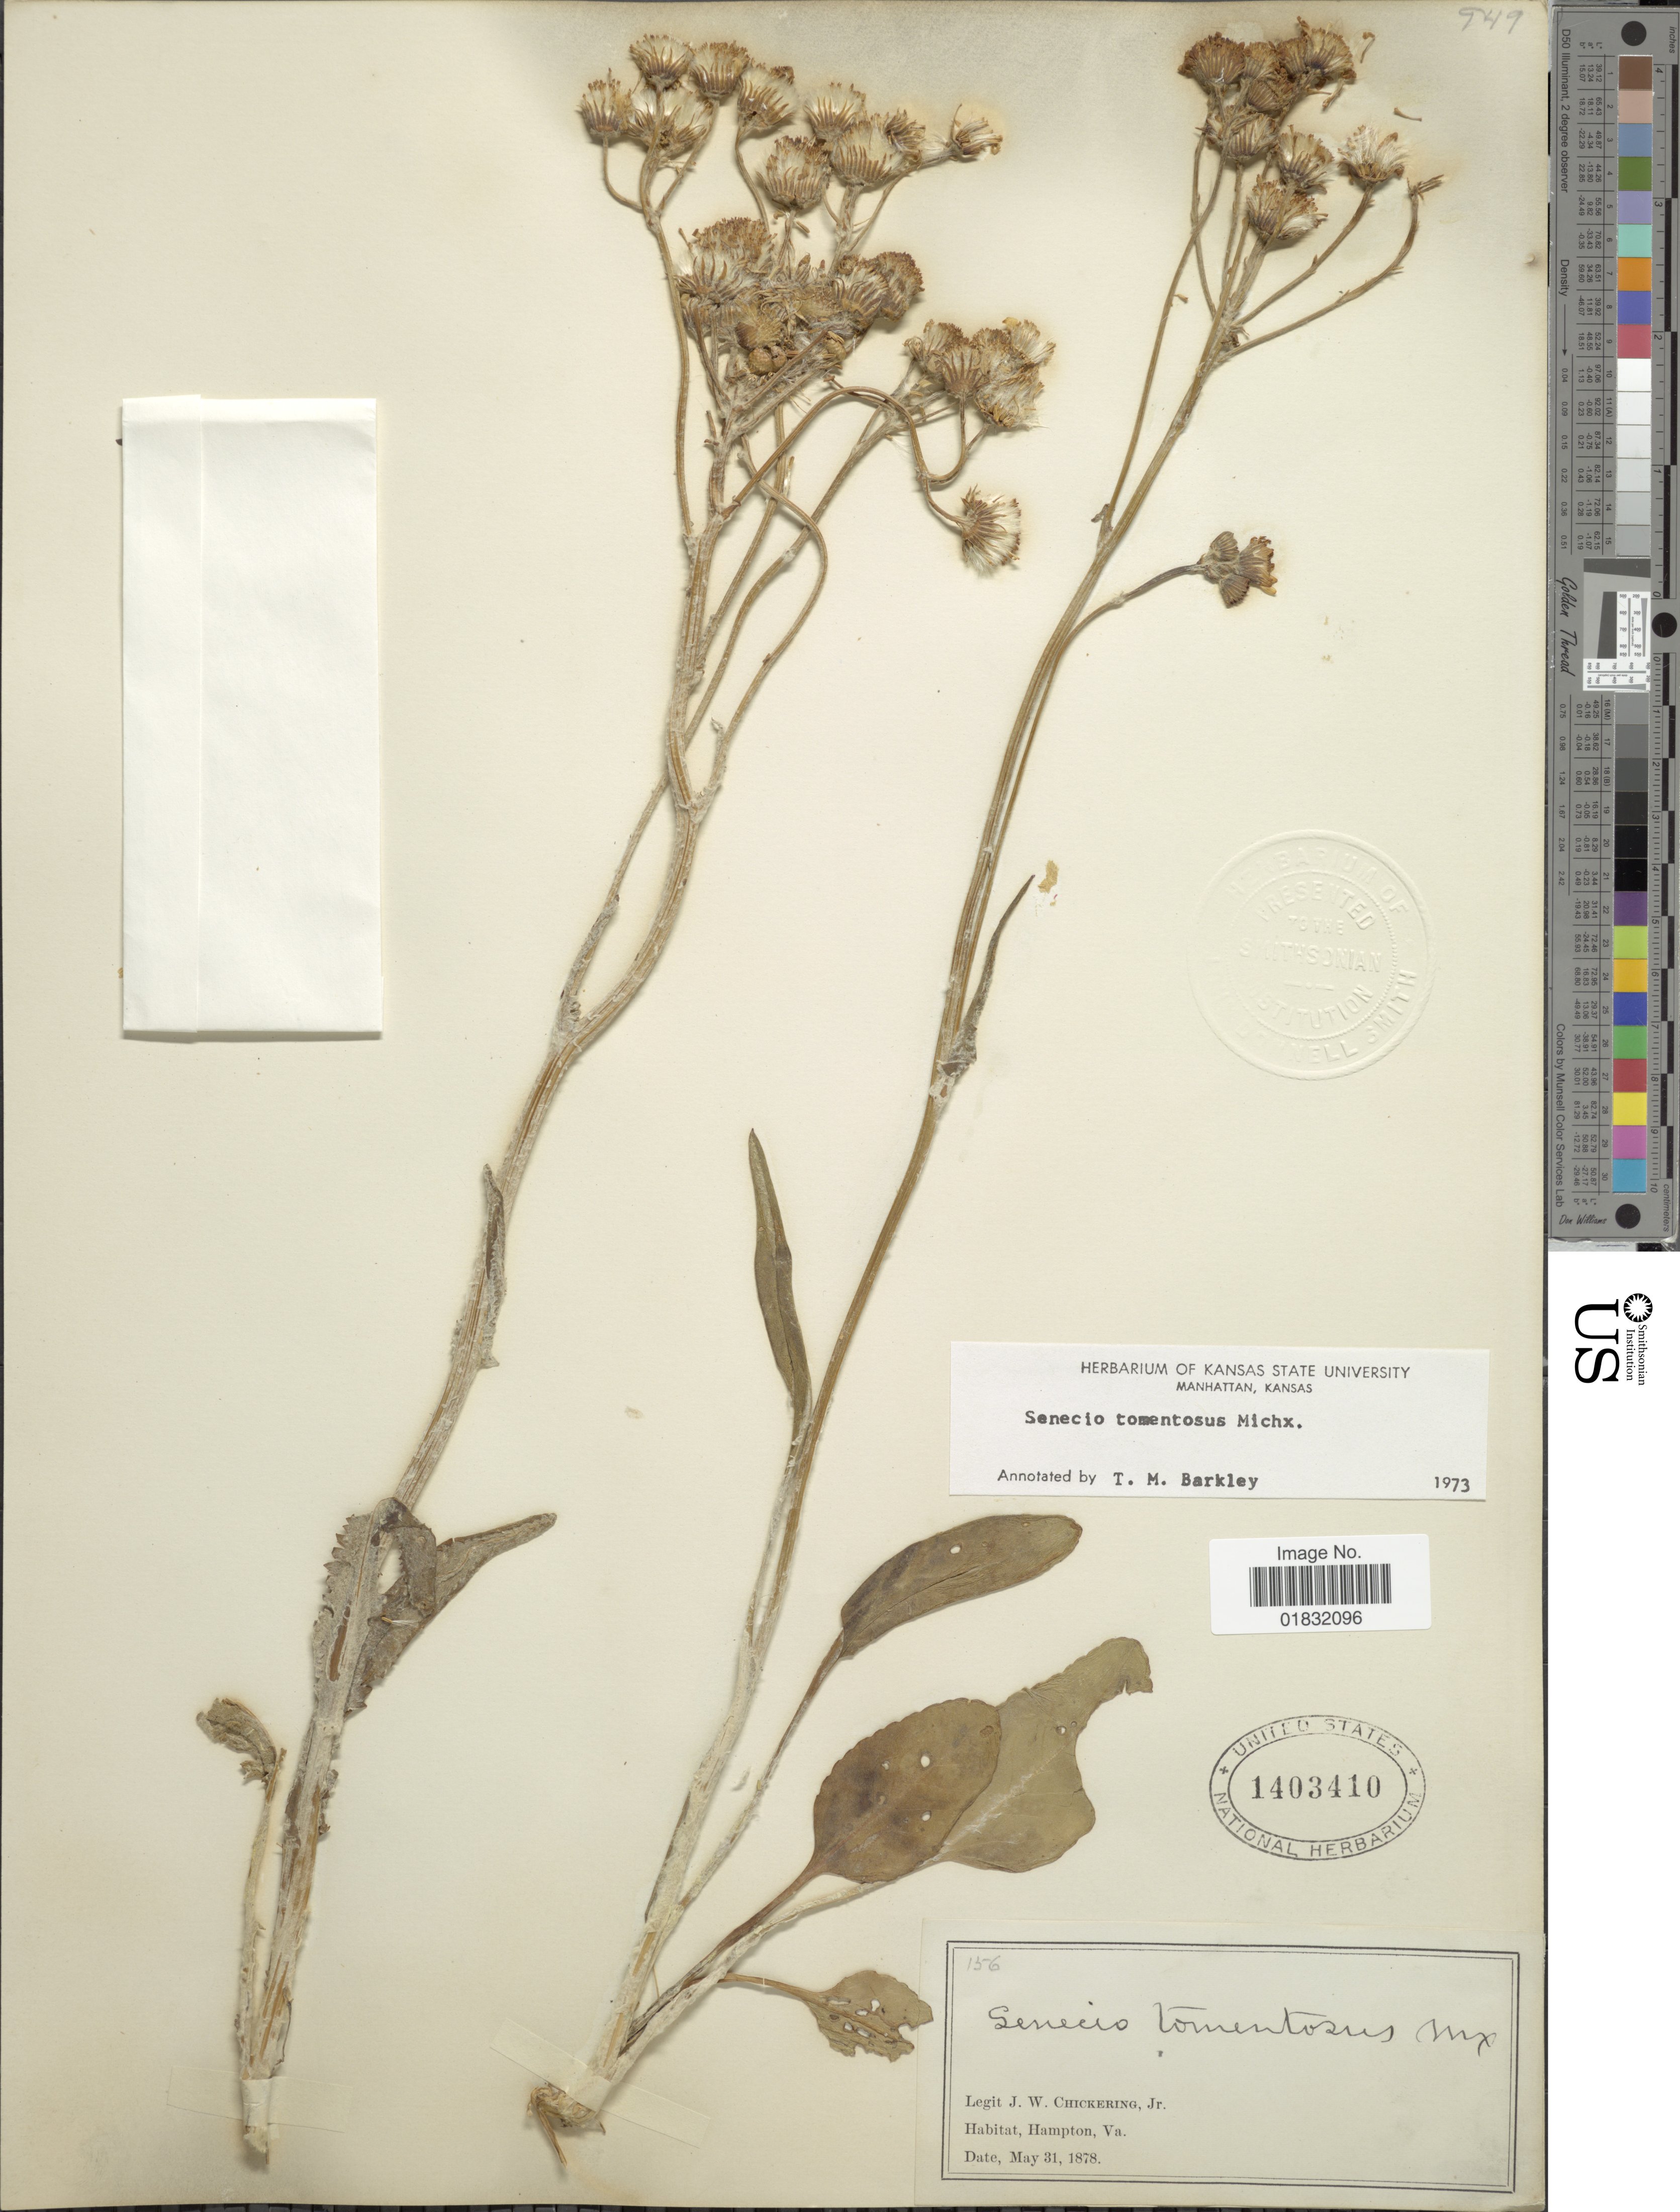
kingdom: Plantae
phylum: Tracheophyta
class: Magnoliopsida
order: Asterales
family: Asteraceae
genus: Packera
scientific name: Packera dubia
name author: (Spreng.) Trock & Mabb.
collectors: J. W. Chickering Jr.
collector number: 156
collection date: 1878-05-31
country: United States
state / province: Virginia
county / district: City of Hampton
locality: Hampton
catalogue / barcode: US 1403410